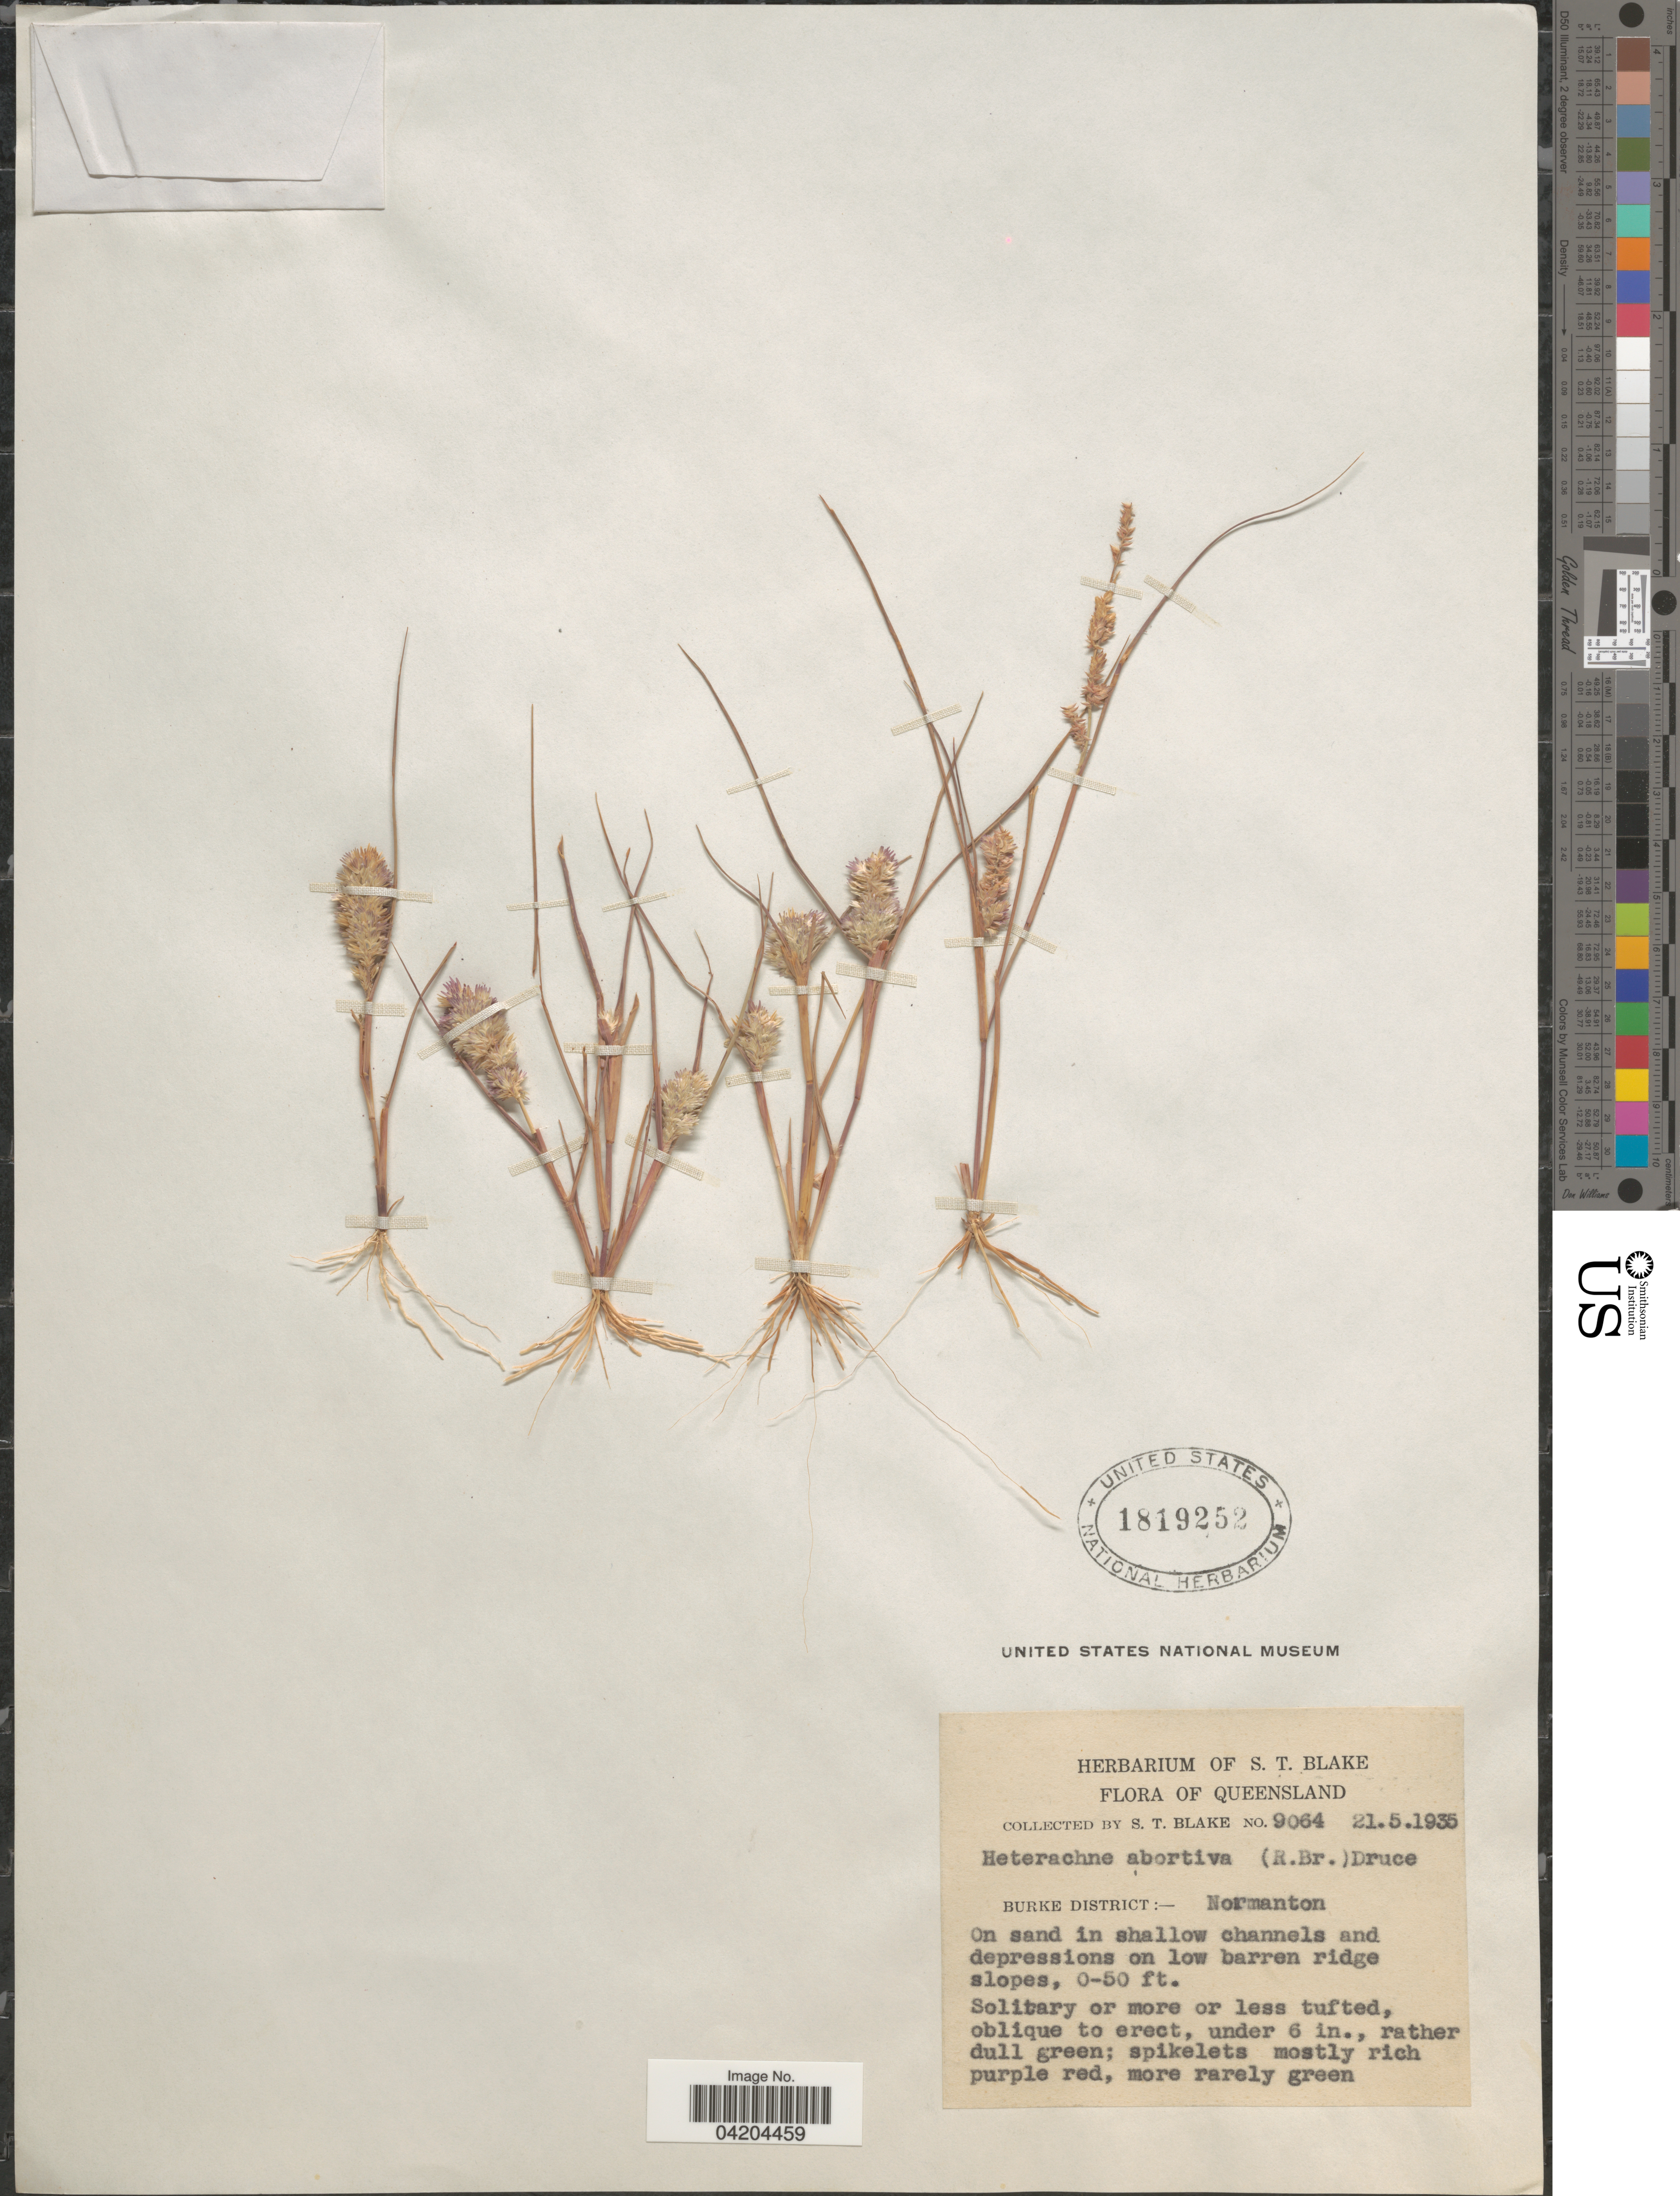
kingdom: Plantae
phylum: Tracheophyta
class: Liliopsida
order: Poales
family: Poaceae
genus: Eragrostis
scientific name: Eragrostis abortiva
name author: Steud.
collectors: S. T. Blake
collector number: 9064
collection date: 1935-05-21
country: Australia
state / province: Queensland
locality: Burke District:- Normanton.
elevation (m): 0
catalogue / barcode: US 1819252